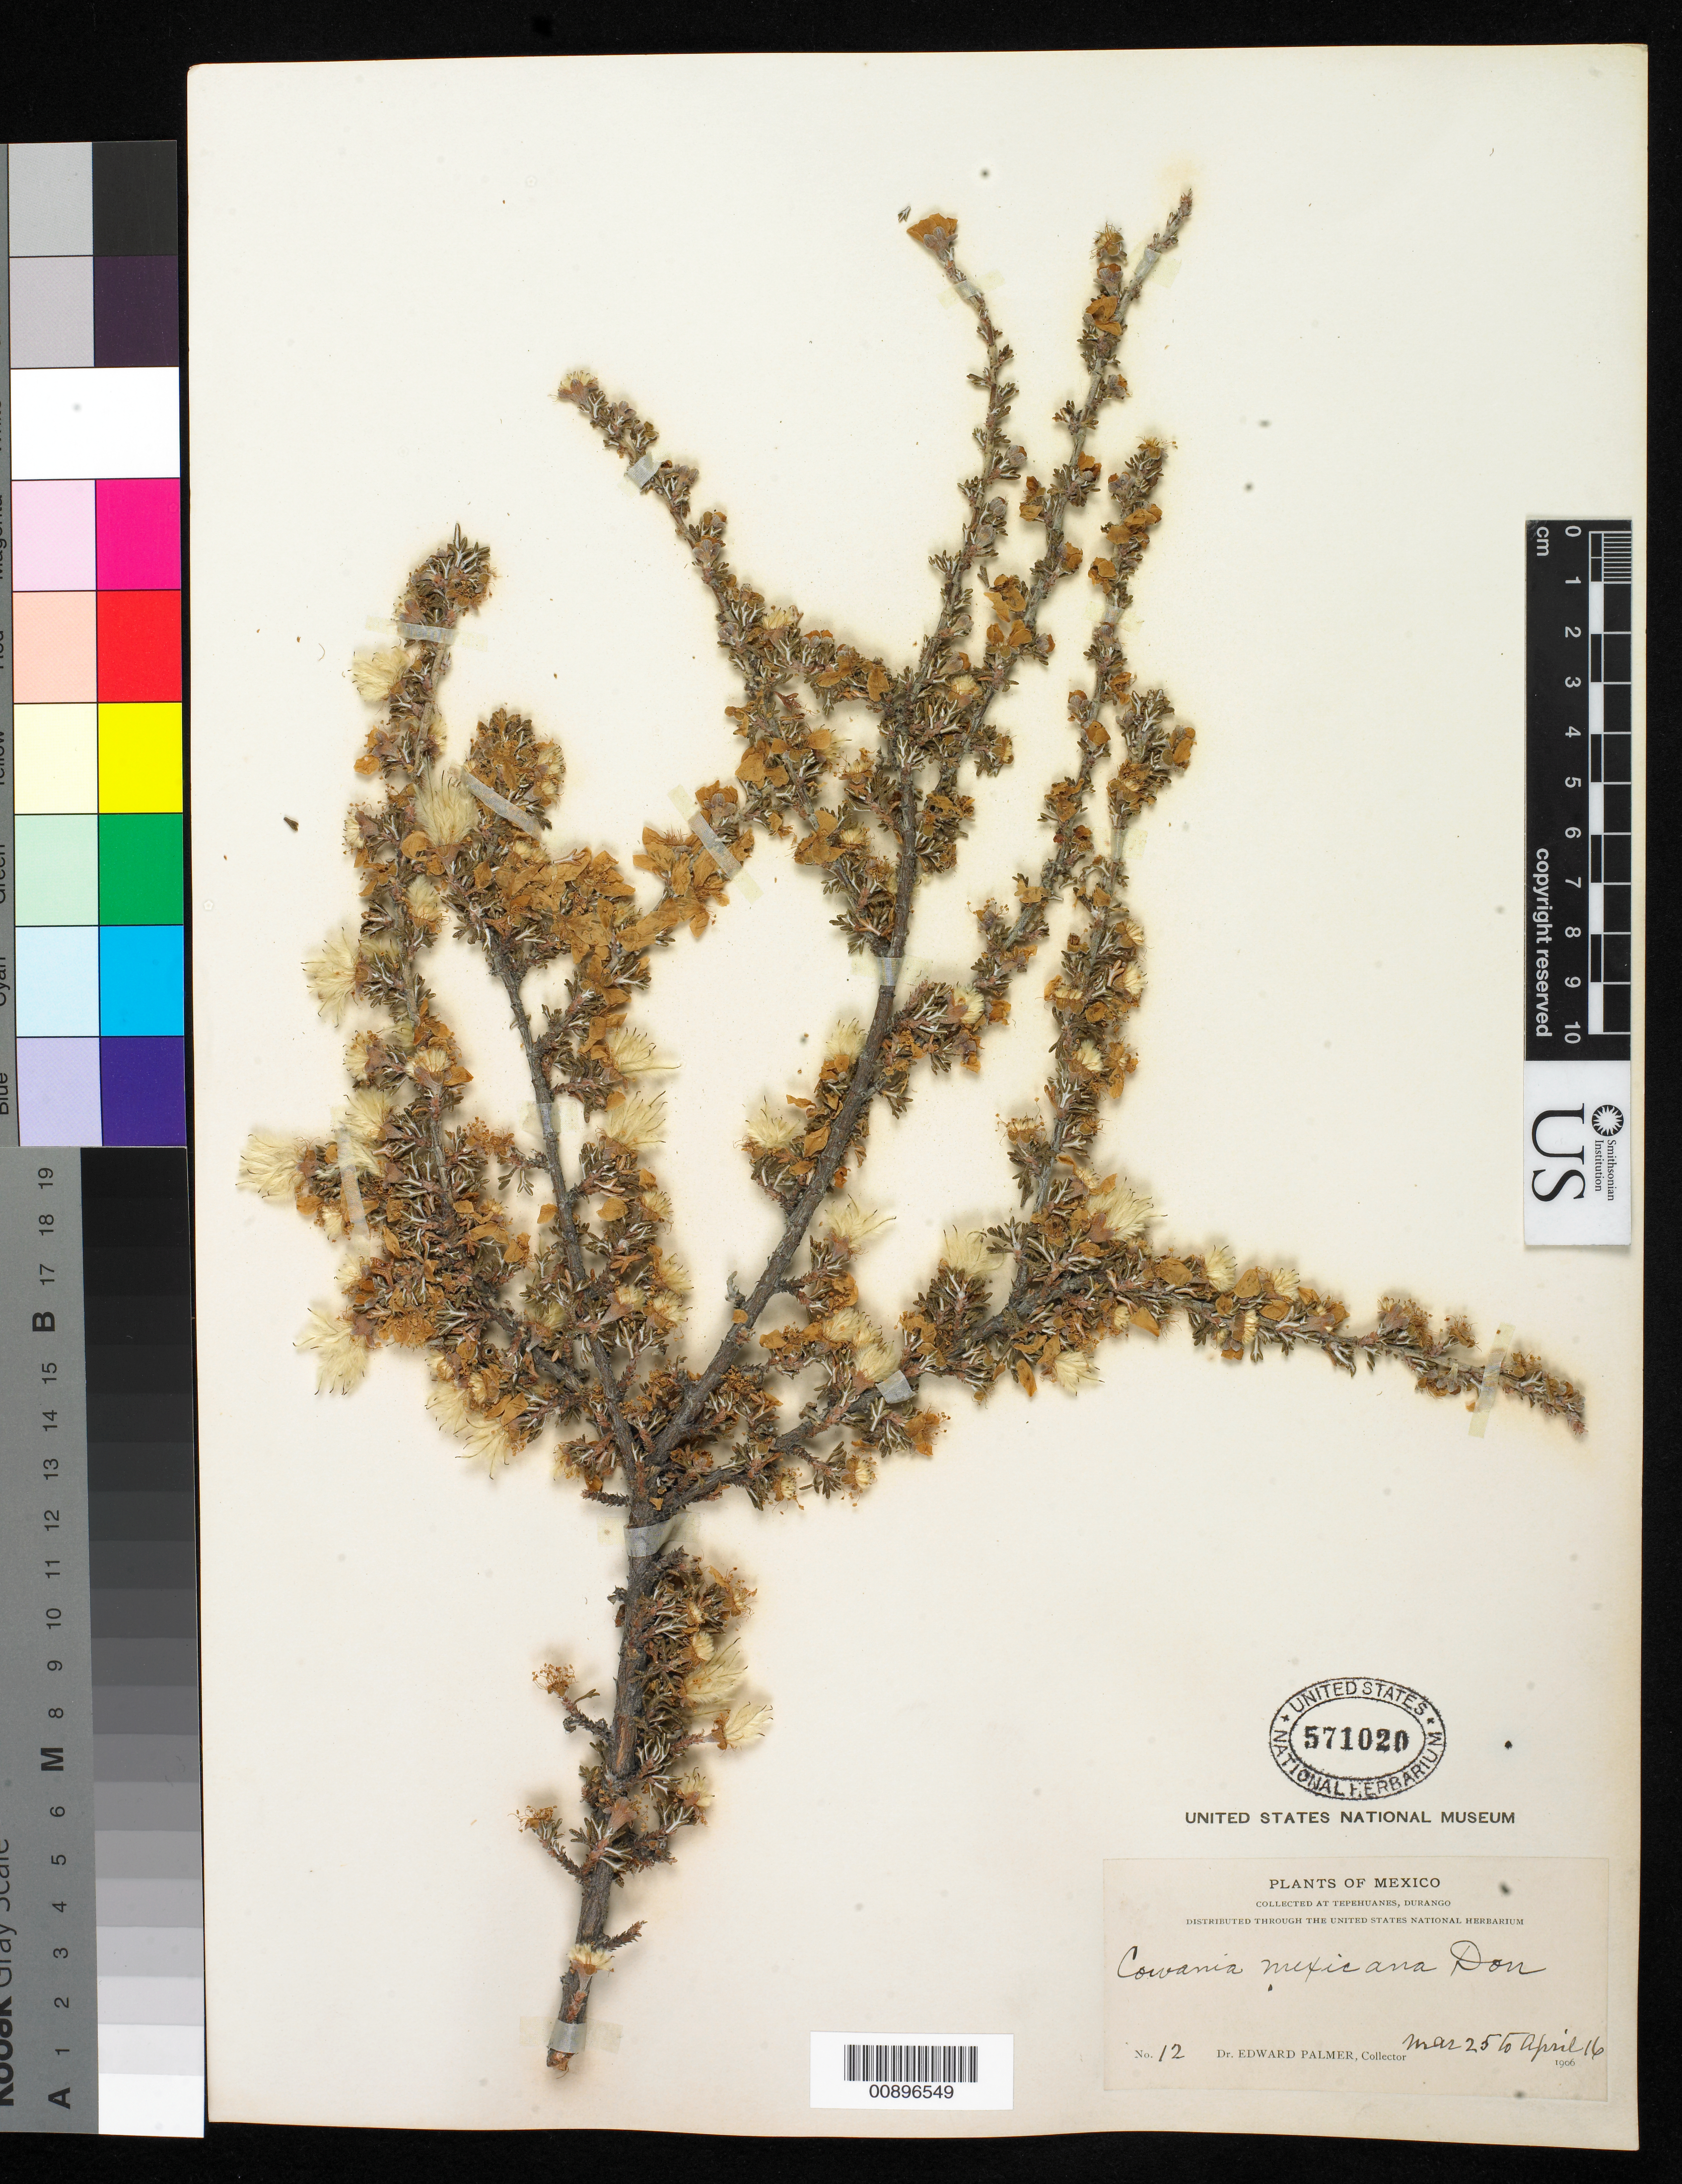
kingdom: Plantae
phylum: Tracheophyta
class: Magnoliopsida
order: Rosales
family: Rosaceae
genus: Purshia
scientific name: Purshia mexicana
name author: (D. Don) S.L. Welsh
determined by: Strong, Mark T., (BOT), Smithsonian Institution - National Museum of Natural History (UNITED STATES)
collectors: E. Palmer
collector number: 12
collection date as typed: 25 Mar 1906 to 16 Apr 1906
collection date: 1906-03-25/1906-04-16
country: Mexico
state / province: Durango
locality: Tepehuanes, Durango.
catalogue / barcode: US 571020